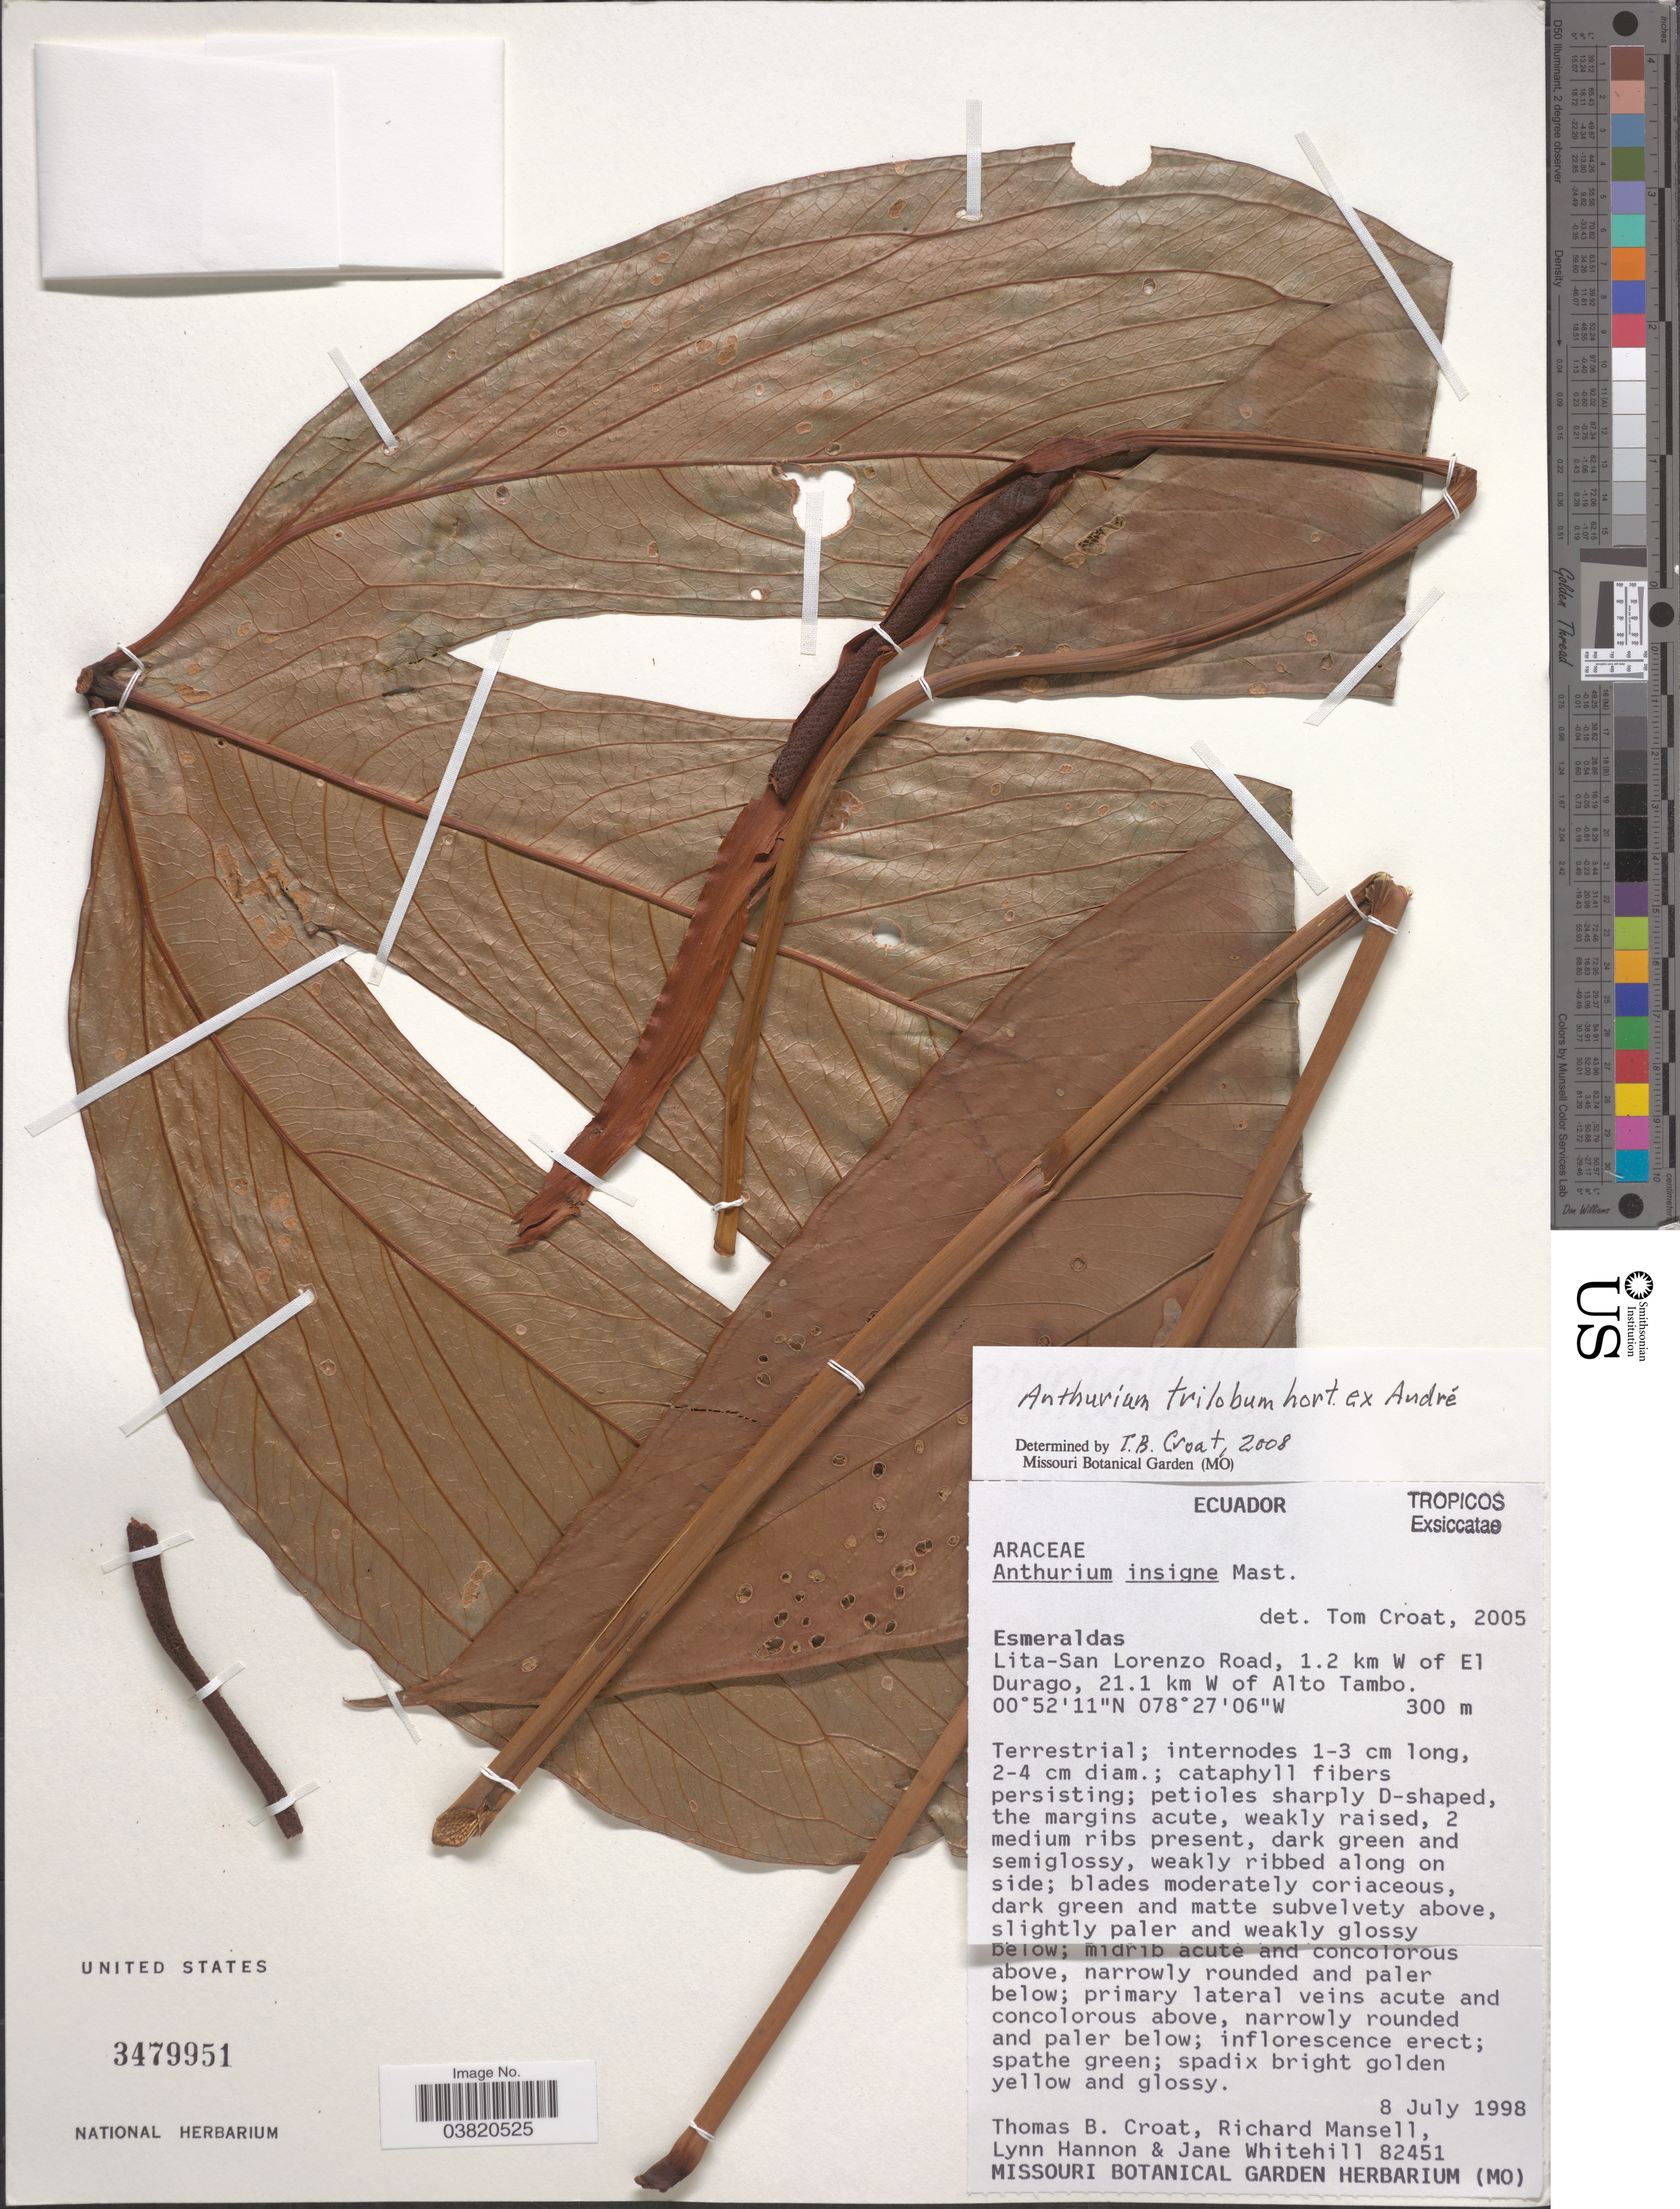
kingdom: Plantae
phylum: Tracheophyta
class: Liliopsida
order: Alismatales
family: Araceae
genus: Anthurium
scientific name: Anthurium trilobum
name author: André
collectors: T. B. Croat, R. Mansell, L. Hannon & J. Whitehill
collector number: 82451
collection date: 1998-07-08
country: Ecuador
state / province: Esmeraldas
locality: Lita-San Lorenzo Road, 1.2 km W of El Durago, 21.1 km W of Alto Tambo.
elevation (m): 300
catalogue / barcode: US 3479951